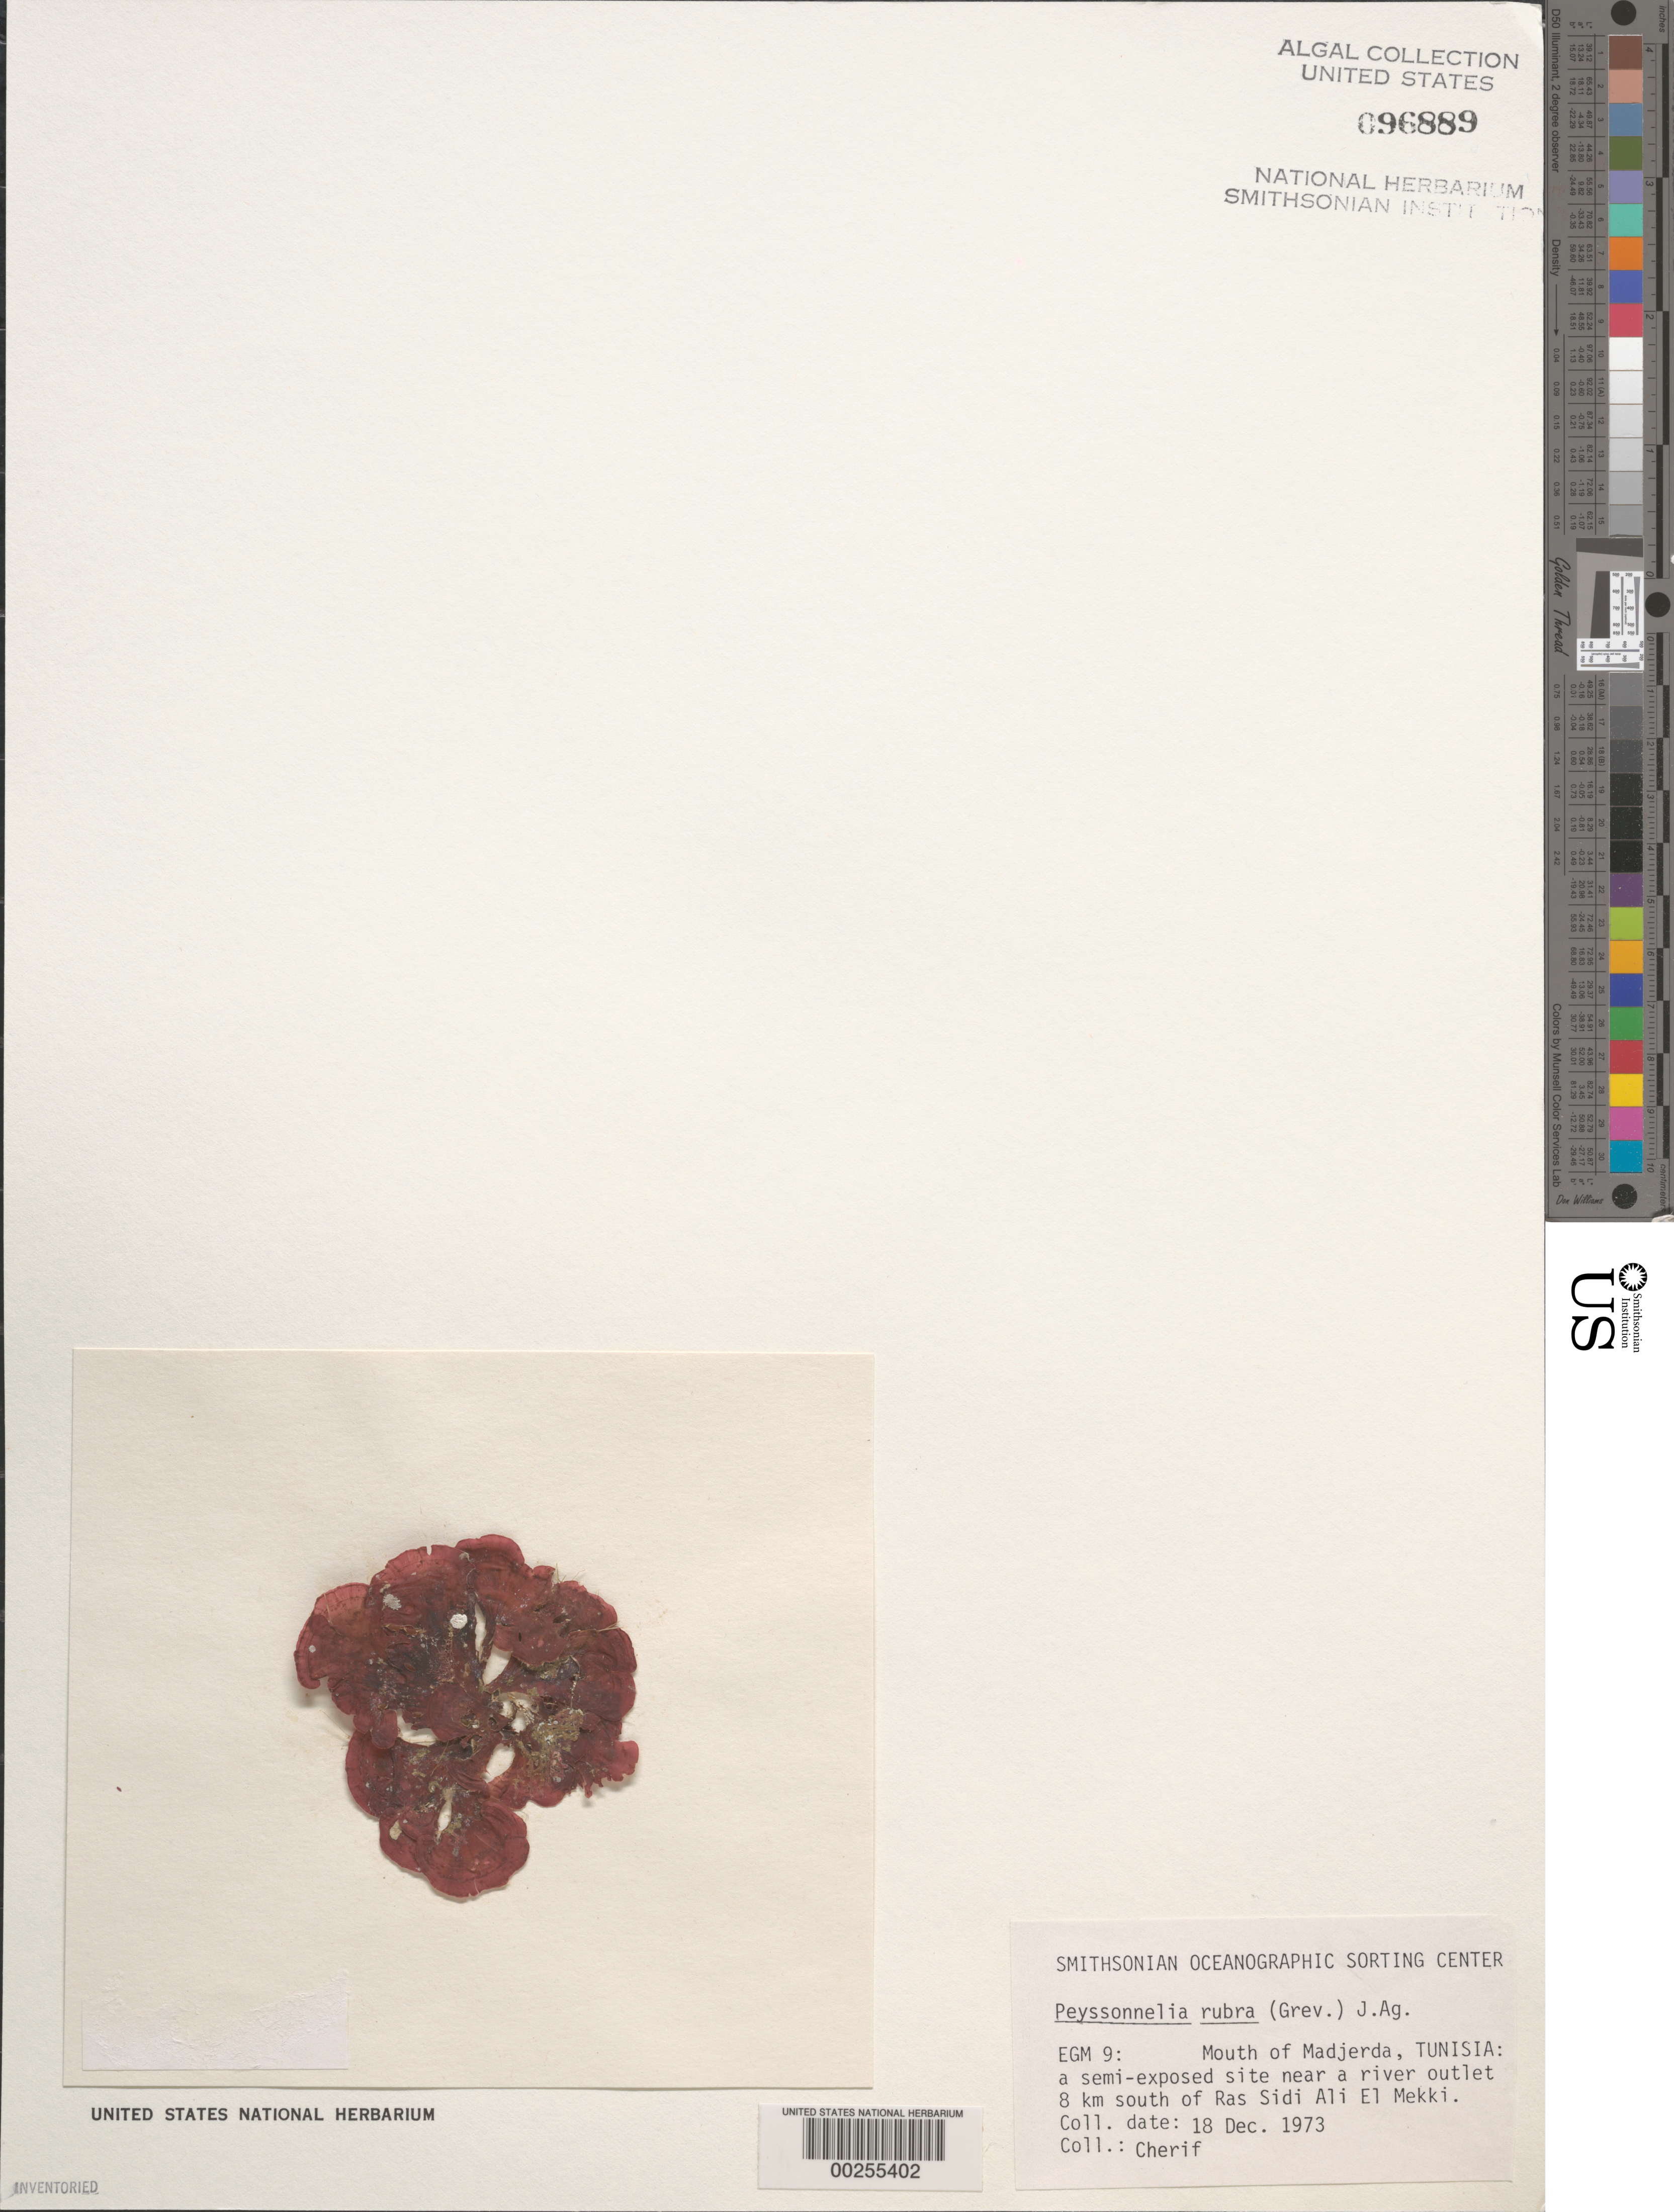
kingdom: Plantae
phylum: Rhodophyta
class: Florideophyceae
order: Peyssonneliales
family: Peyssonneliaceae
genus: Peyssonnelia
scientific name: Peyssonnelia rubra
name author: (Grev.) J. Agardh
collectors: -. Cherif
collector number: EGM 9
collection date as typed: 18 Dec 1973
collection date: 1973-12-18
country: Tunisia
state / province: Tunis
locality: Madjerda mouth, 8 km south of Ras Sidi ali el Mekki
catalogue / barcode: US 96889